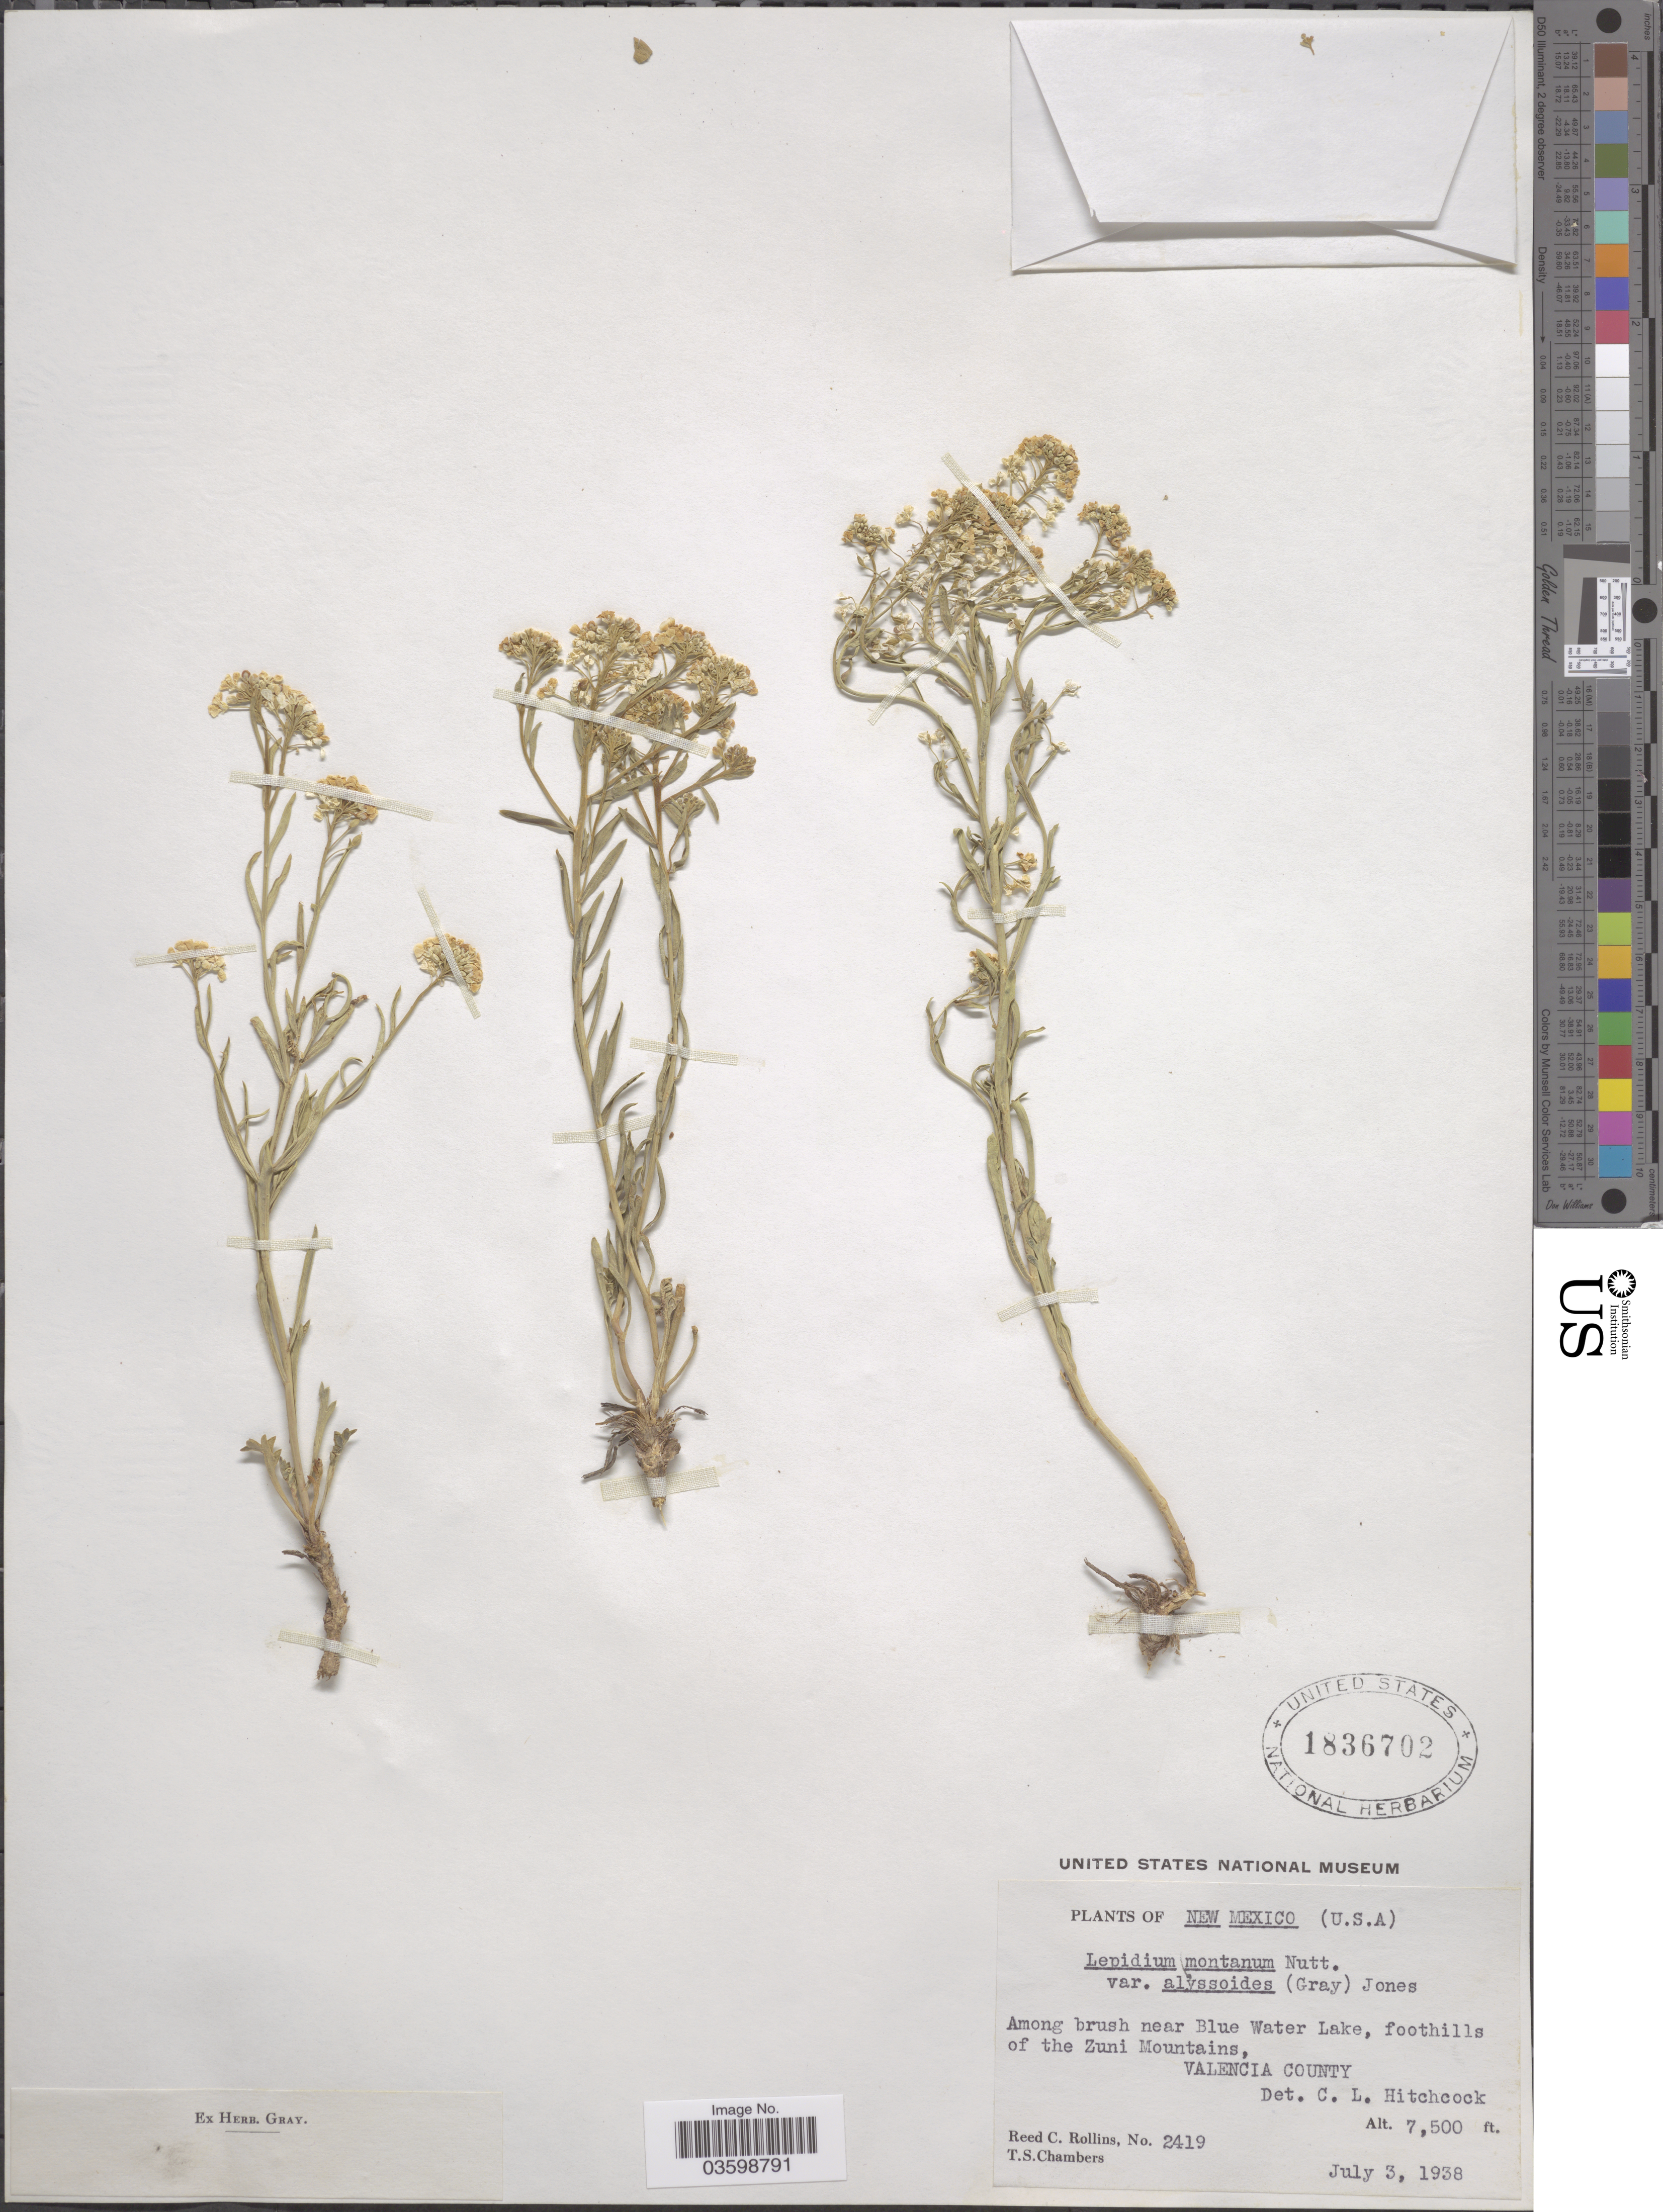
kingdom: Plantae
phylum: Tracheophyta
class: Magnoliopsida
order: Brassicales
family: Brassicaceae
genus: Lepidium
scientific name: Lepidium montanum var. alyssoides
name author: (A. Gray) M.E. Jones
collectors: R. C. Rollins & T. Chambers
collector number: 2419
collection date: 1938-07-03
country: United States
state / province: New Mexico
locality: Among brush near Blue Water Lake, foothills of the Zuni Mountains, Valencia County.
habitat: among brush near lake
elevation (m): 2286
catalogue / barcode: US 1836702